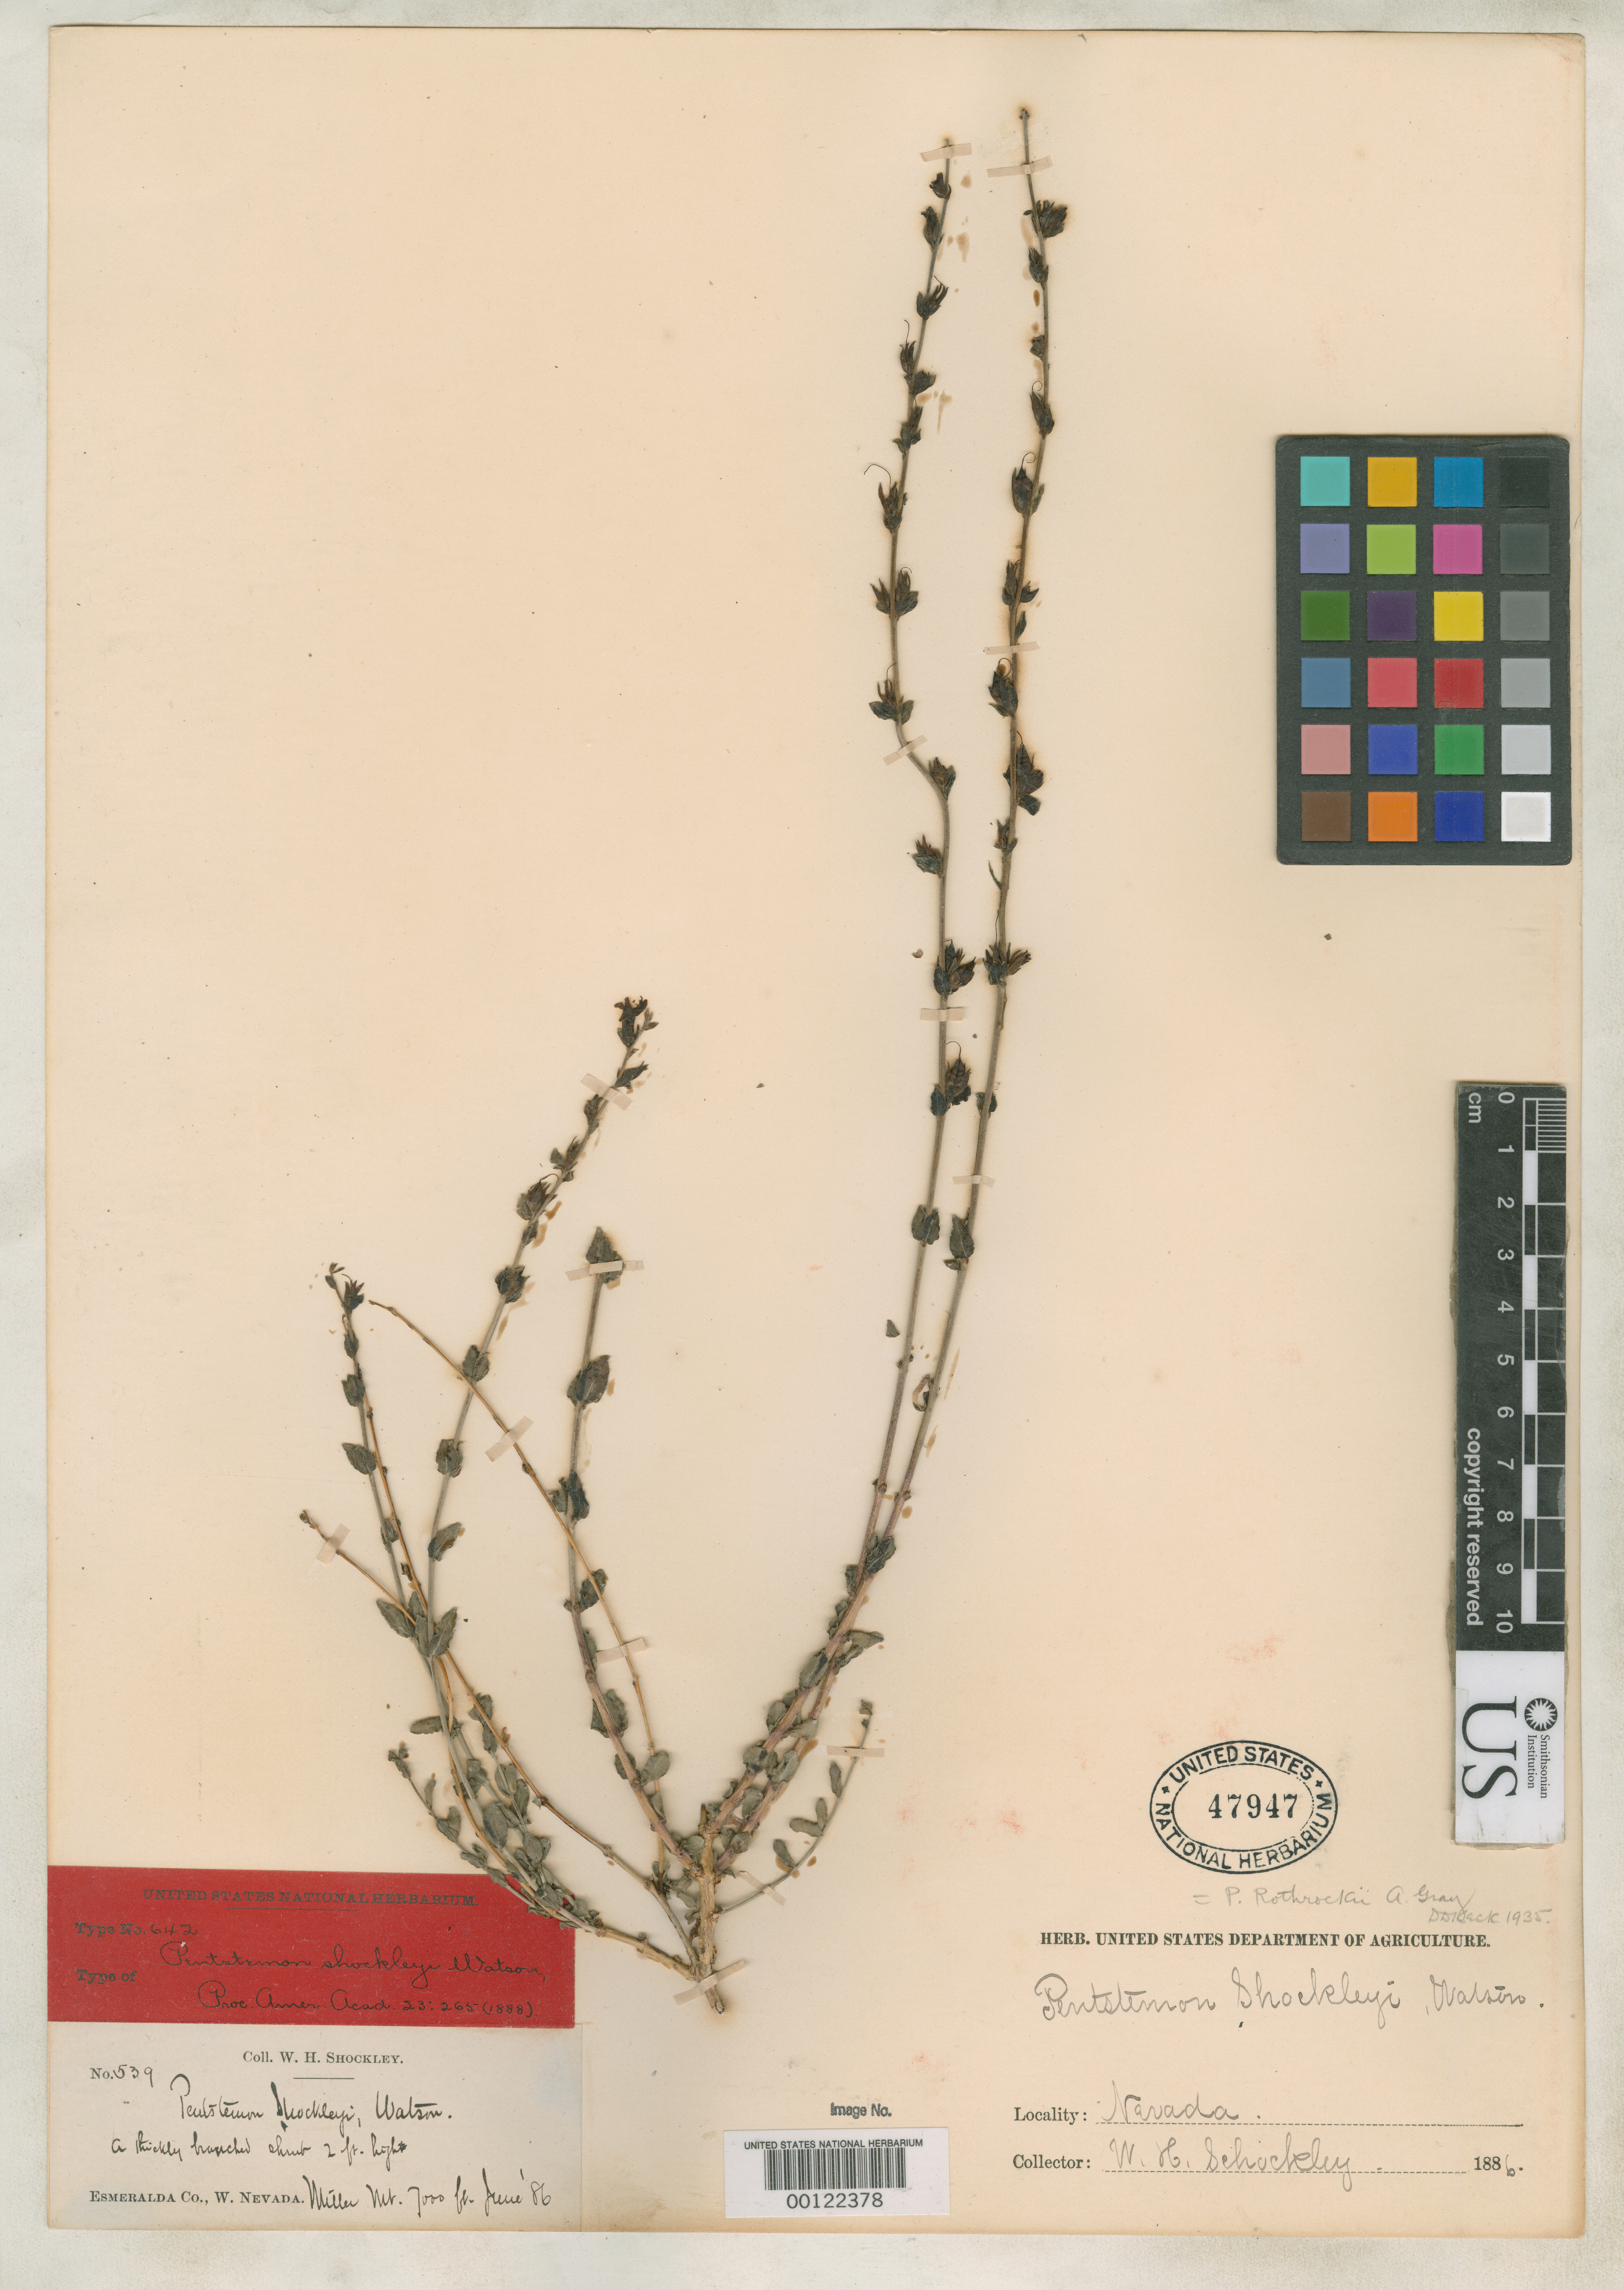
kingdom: Plantae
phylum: Tracheophyta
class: Magnoliopsida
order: Lamiales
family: Plantaginaceae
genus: Penstemon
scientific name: Penstemon shockleyi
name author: S. Watson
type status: Isotype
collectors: W. Shockley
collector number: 539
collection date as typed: Jun 1886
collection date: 1886-06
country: United States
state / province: Nevada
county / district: Esmeralda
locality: Miller Mountain.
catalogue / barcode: US 47947